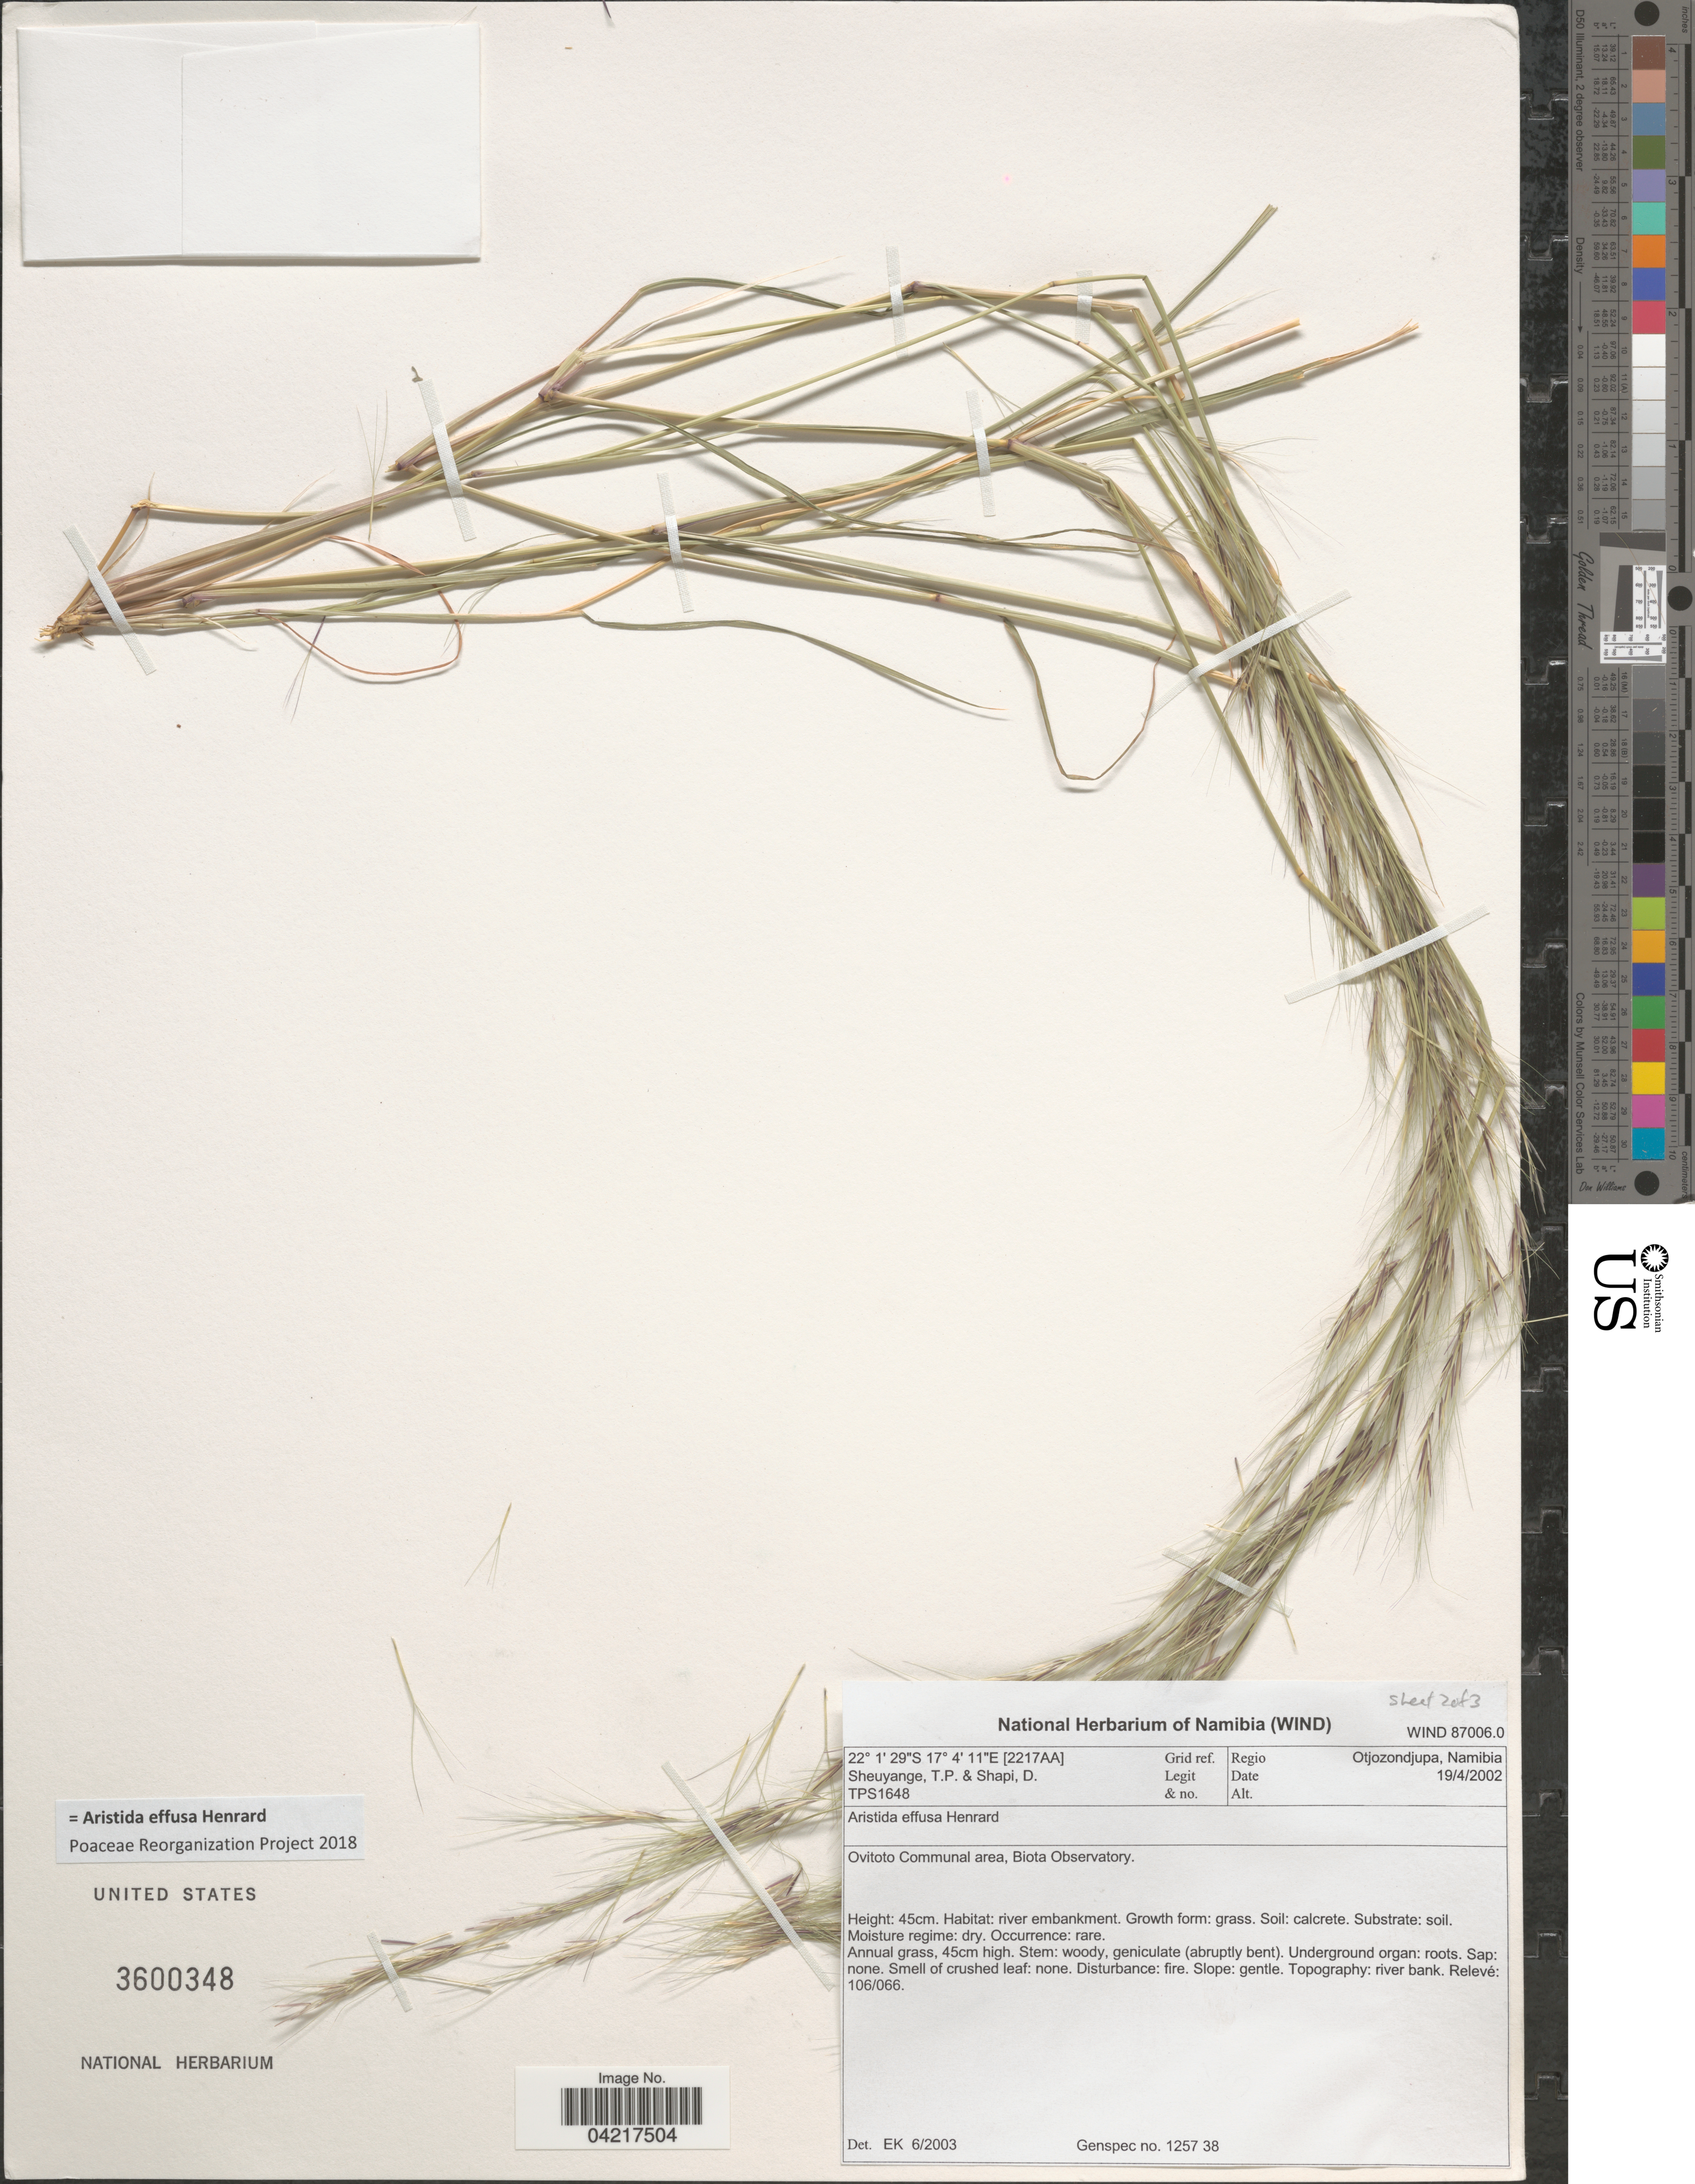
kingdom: Plantae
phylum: Tracheophyta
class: Liliopsida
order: Poales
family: Poaceae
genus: Aristida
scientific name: Aristida effusa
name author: Henr.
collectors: T. Sheuyange & D. Shapi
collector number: TPS1648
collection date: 2002-04-19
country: Namibia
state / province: Otjozondjupa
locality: Regio Otjozondjupa. Ovitot Communal area, Biota Observatory. 2217AA Grid ref. Relevé: 106/066.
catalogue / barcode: US 3600348